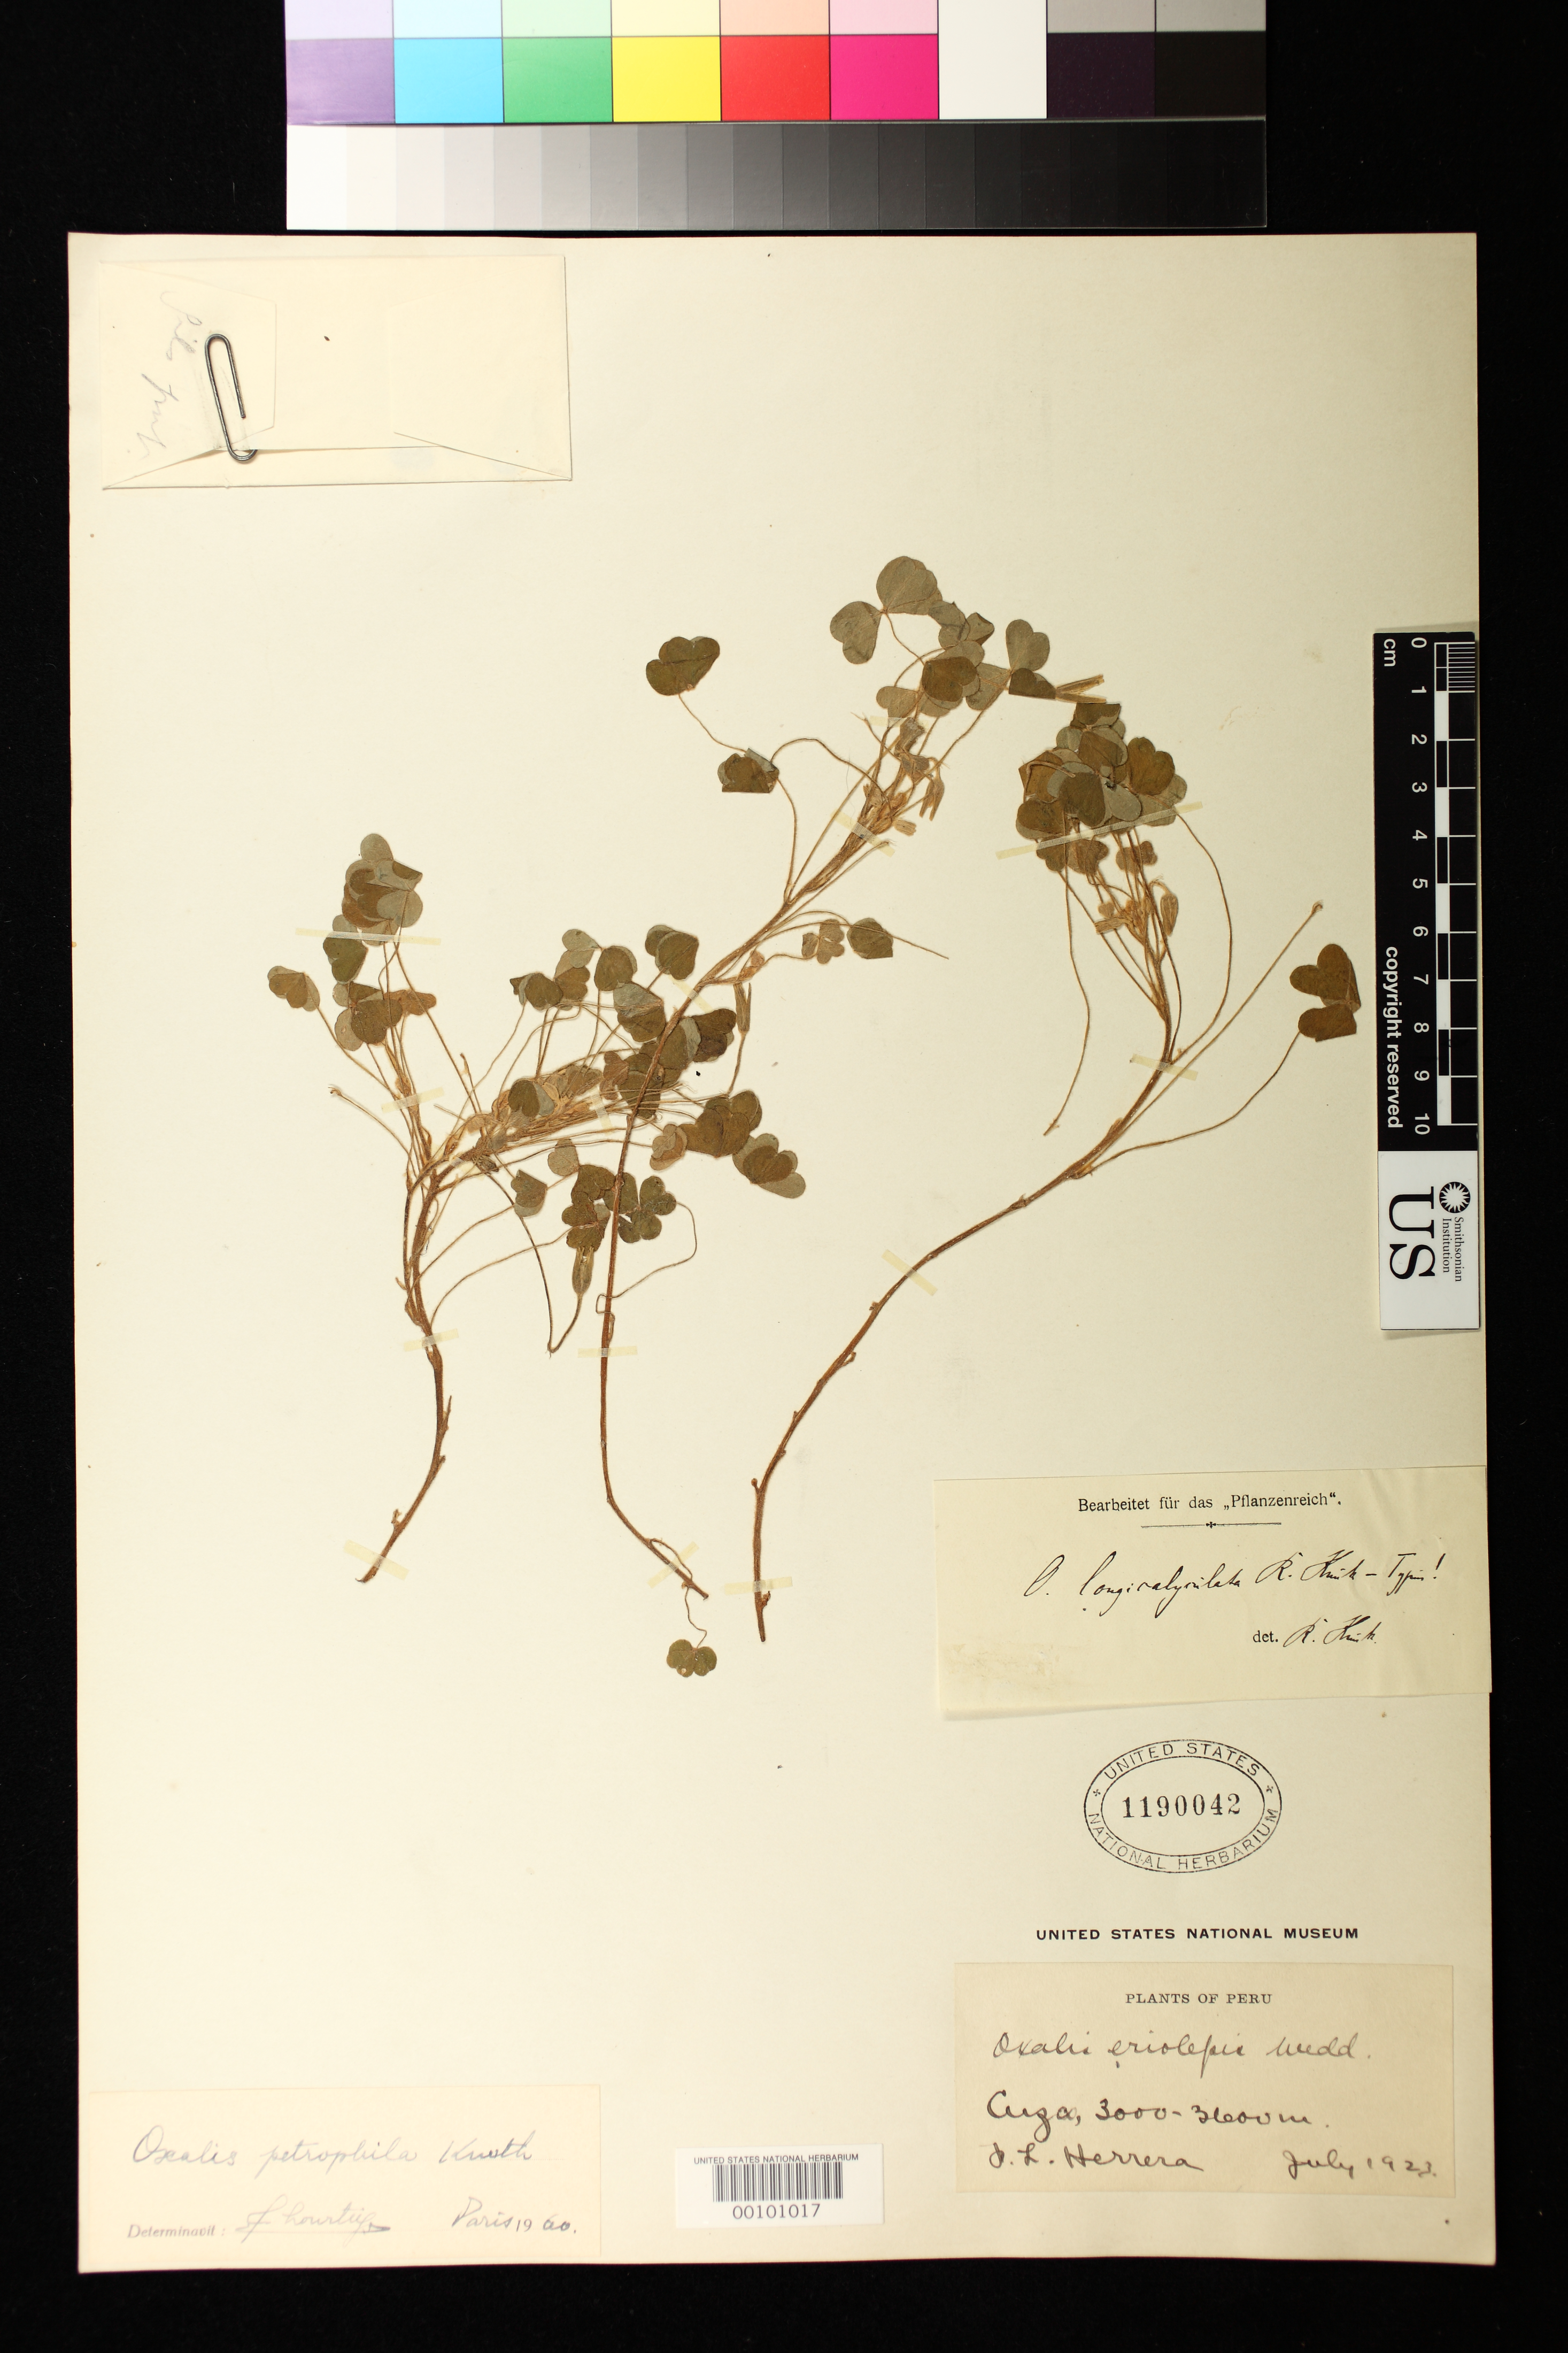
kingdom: Plantae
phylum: Tracheophyta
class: Magnoliopsida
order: Oxalidales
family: Oxalidaceae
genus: Oxalis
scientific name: Oxalis longicalyculata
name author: R. Knuth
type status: Holotype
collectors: F. L. Herrera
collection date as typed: Jul 1923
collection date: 1923-07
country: Peru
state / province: Cusco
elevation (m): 3000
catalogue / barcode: US 1190042